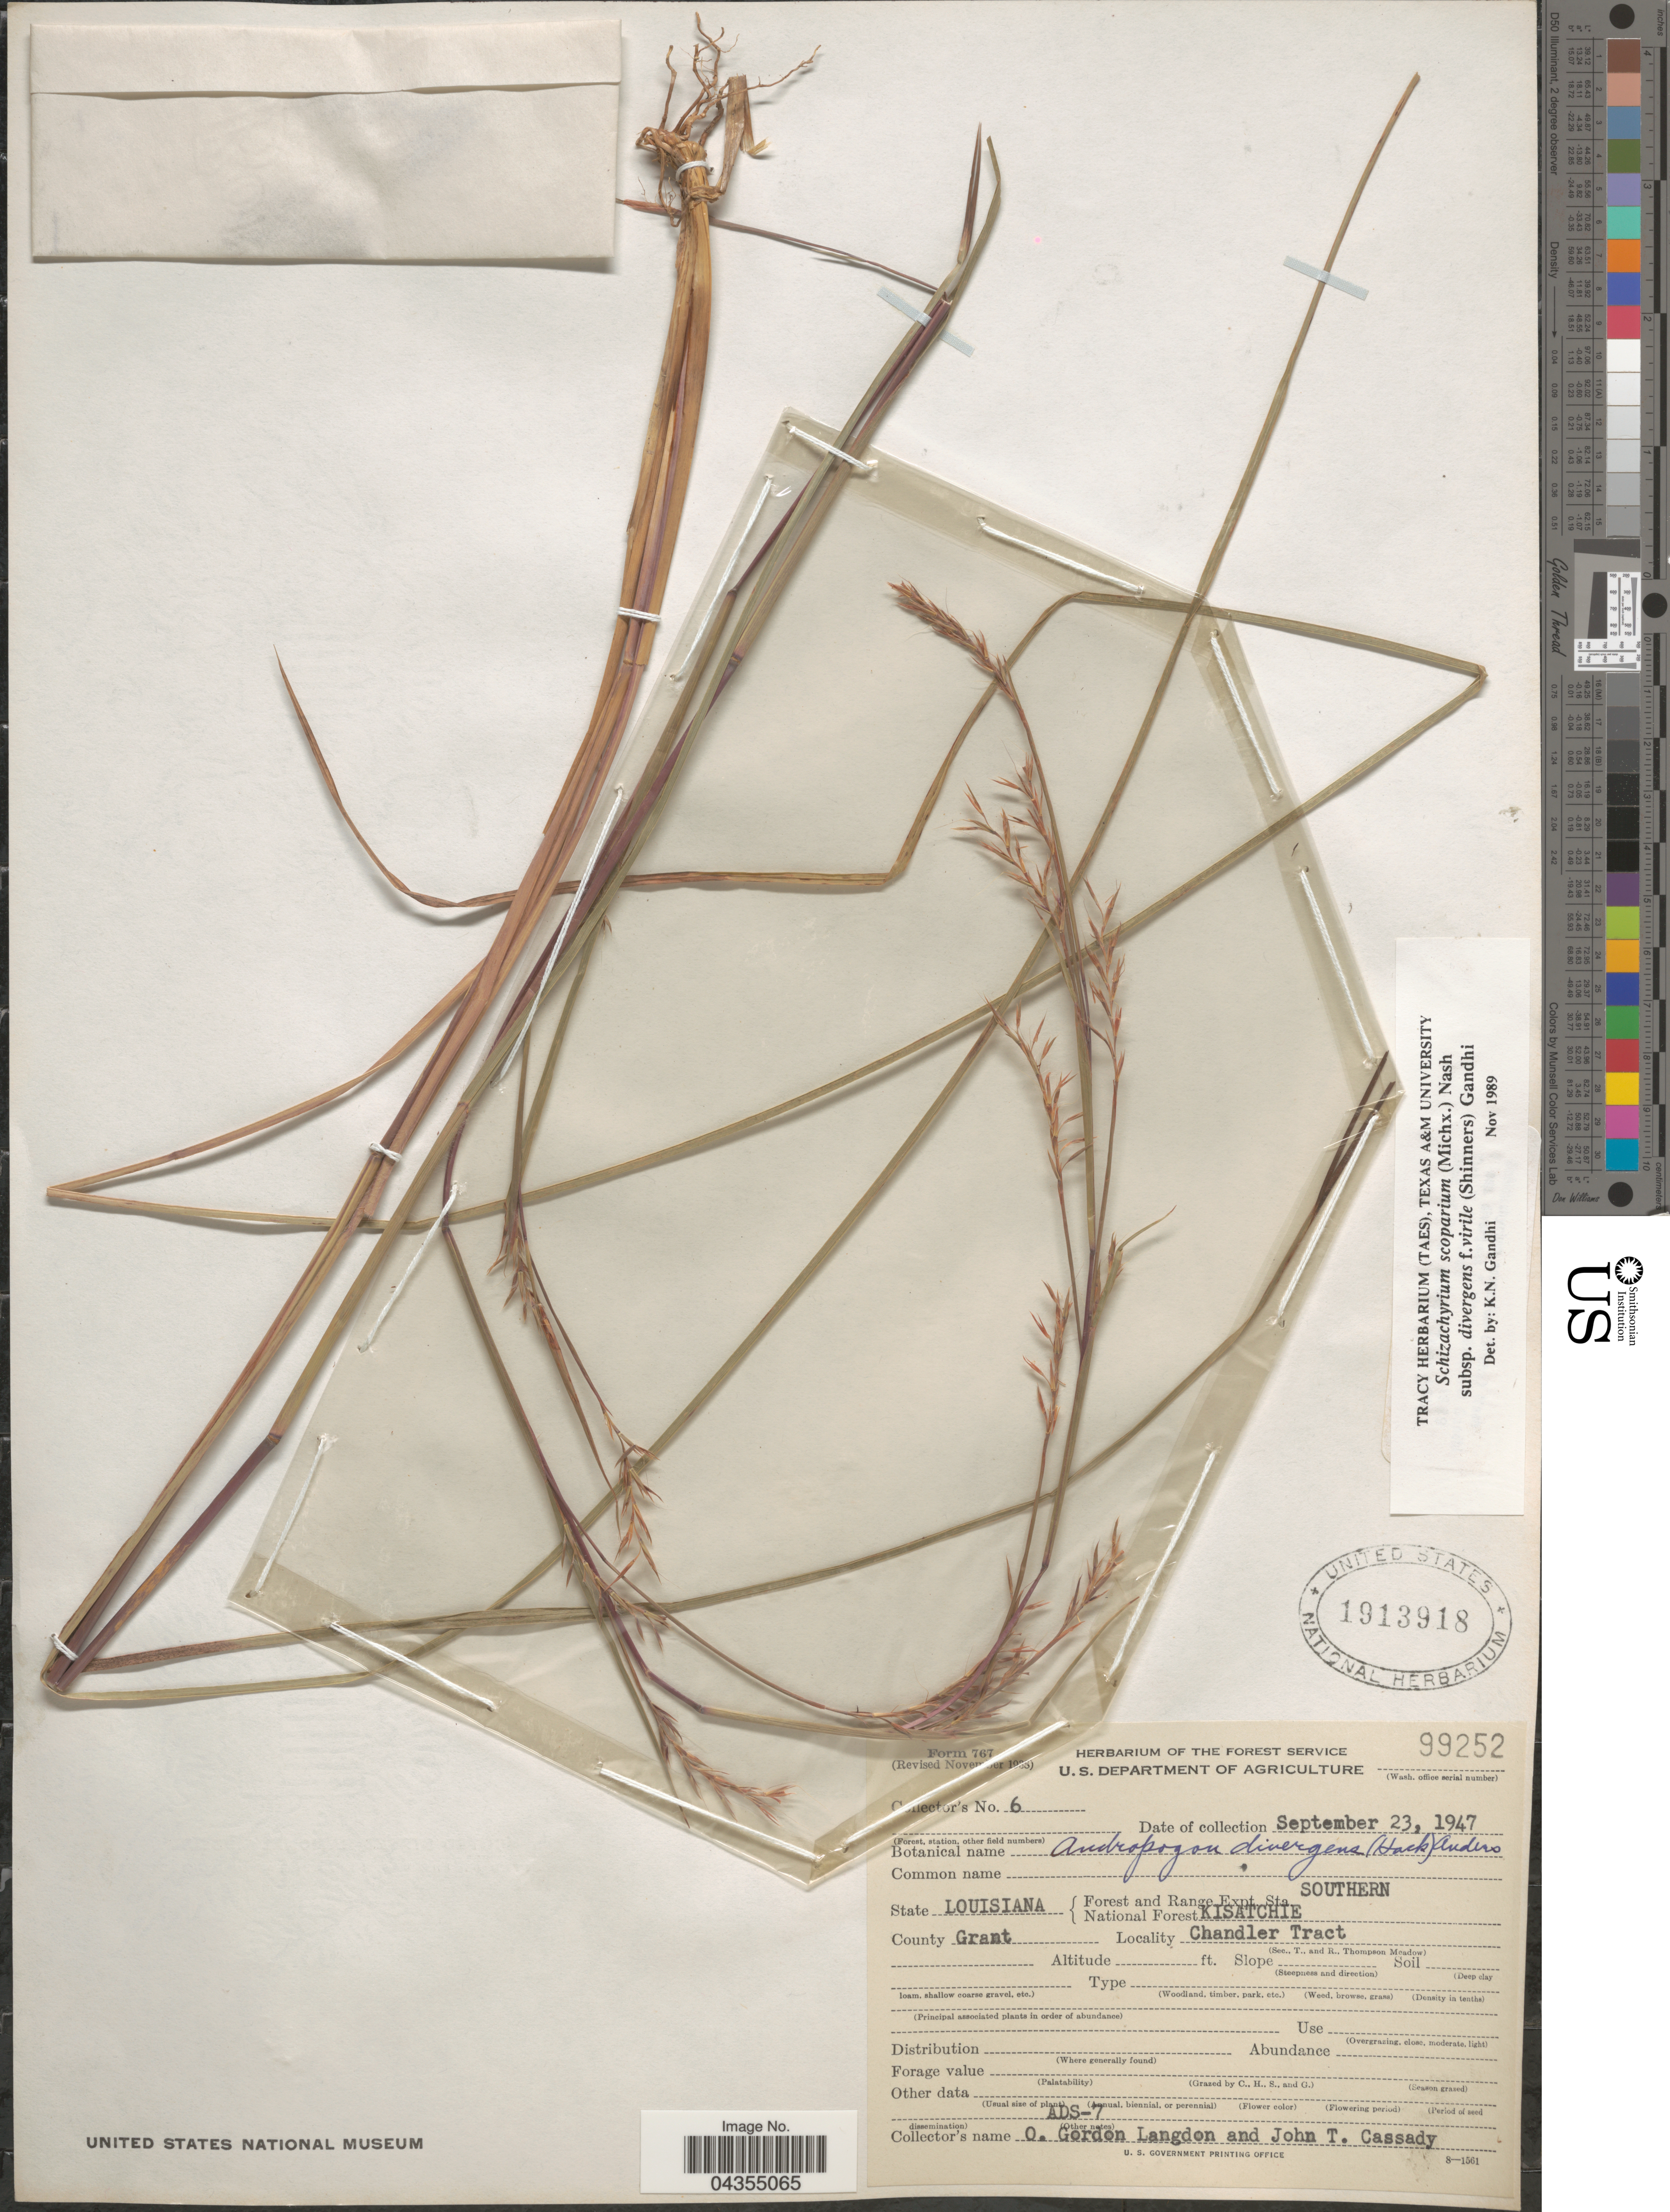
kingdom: Plantae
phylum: Tracheophyta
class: Liliopsida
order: Poales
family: Poaceae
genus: Schizachyrium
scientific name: Schizachyrium scoparium var. divergens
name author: (Hack.) Gould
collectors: O. Langdon & J. Cassady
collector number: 6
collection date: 1947-09-23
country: United States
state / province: Louisiana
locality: Forest and Range Expt. Sta. Southern. National Forest Kisatchie. County Grant. Chandler Tract.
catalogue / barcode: US 1913918